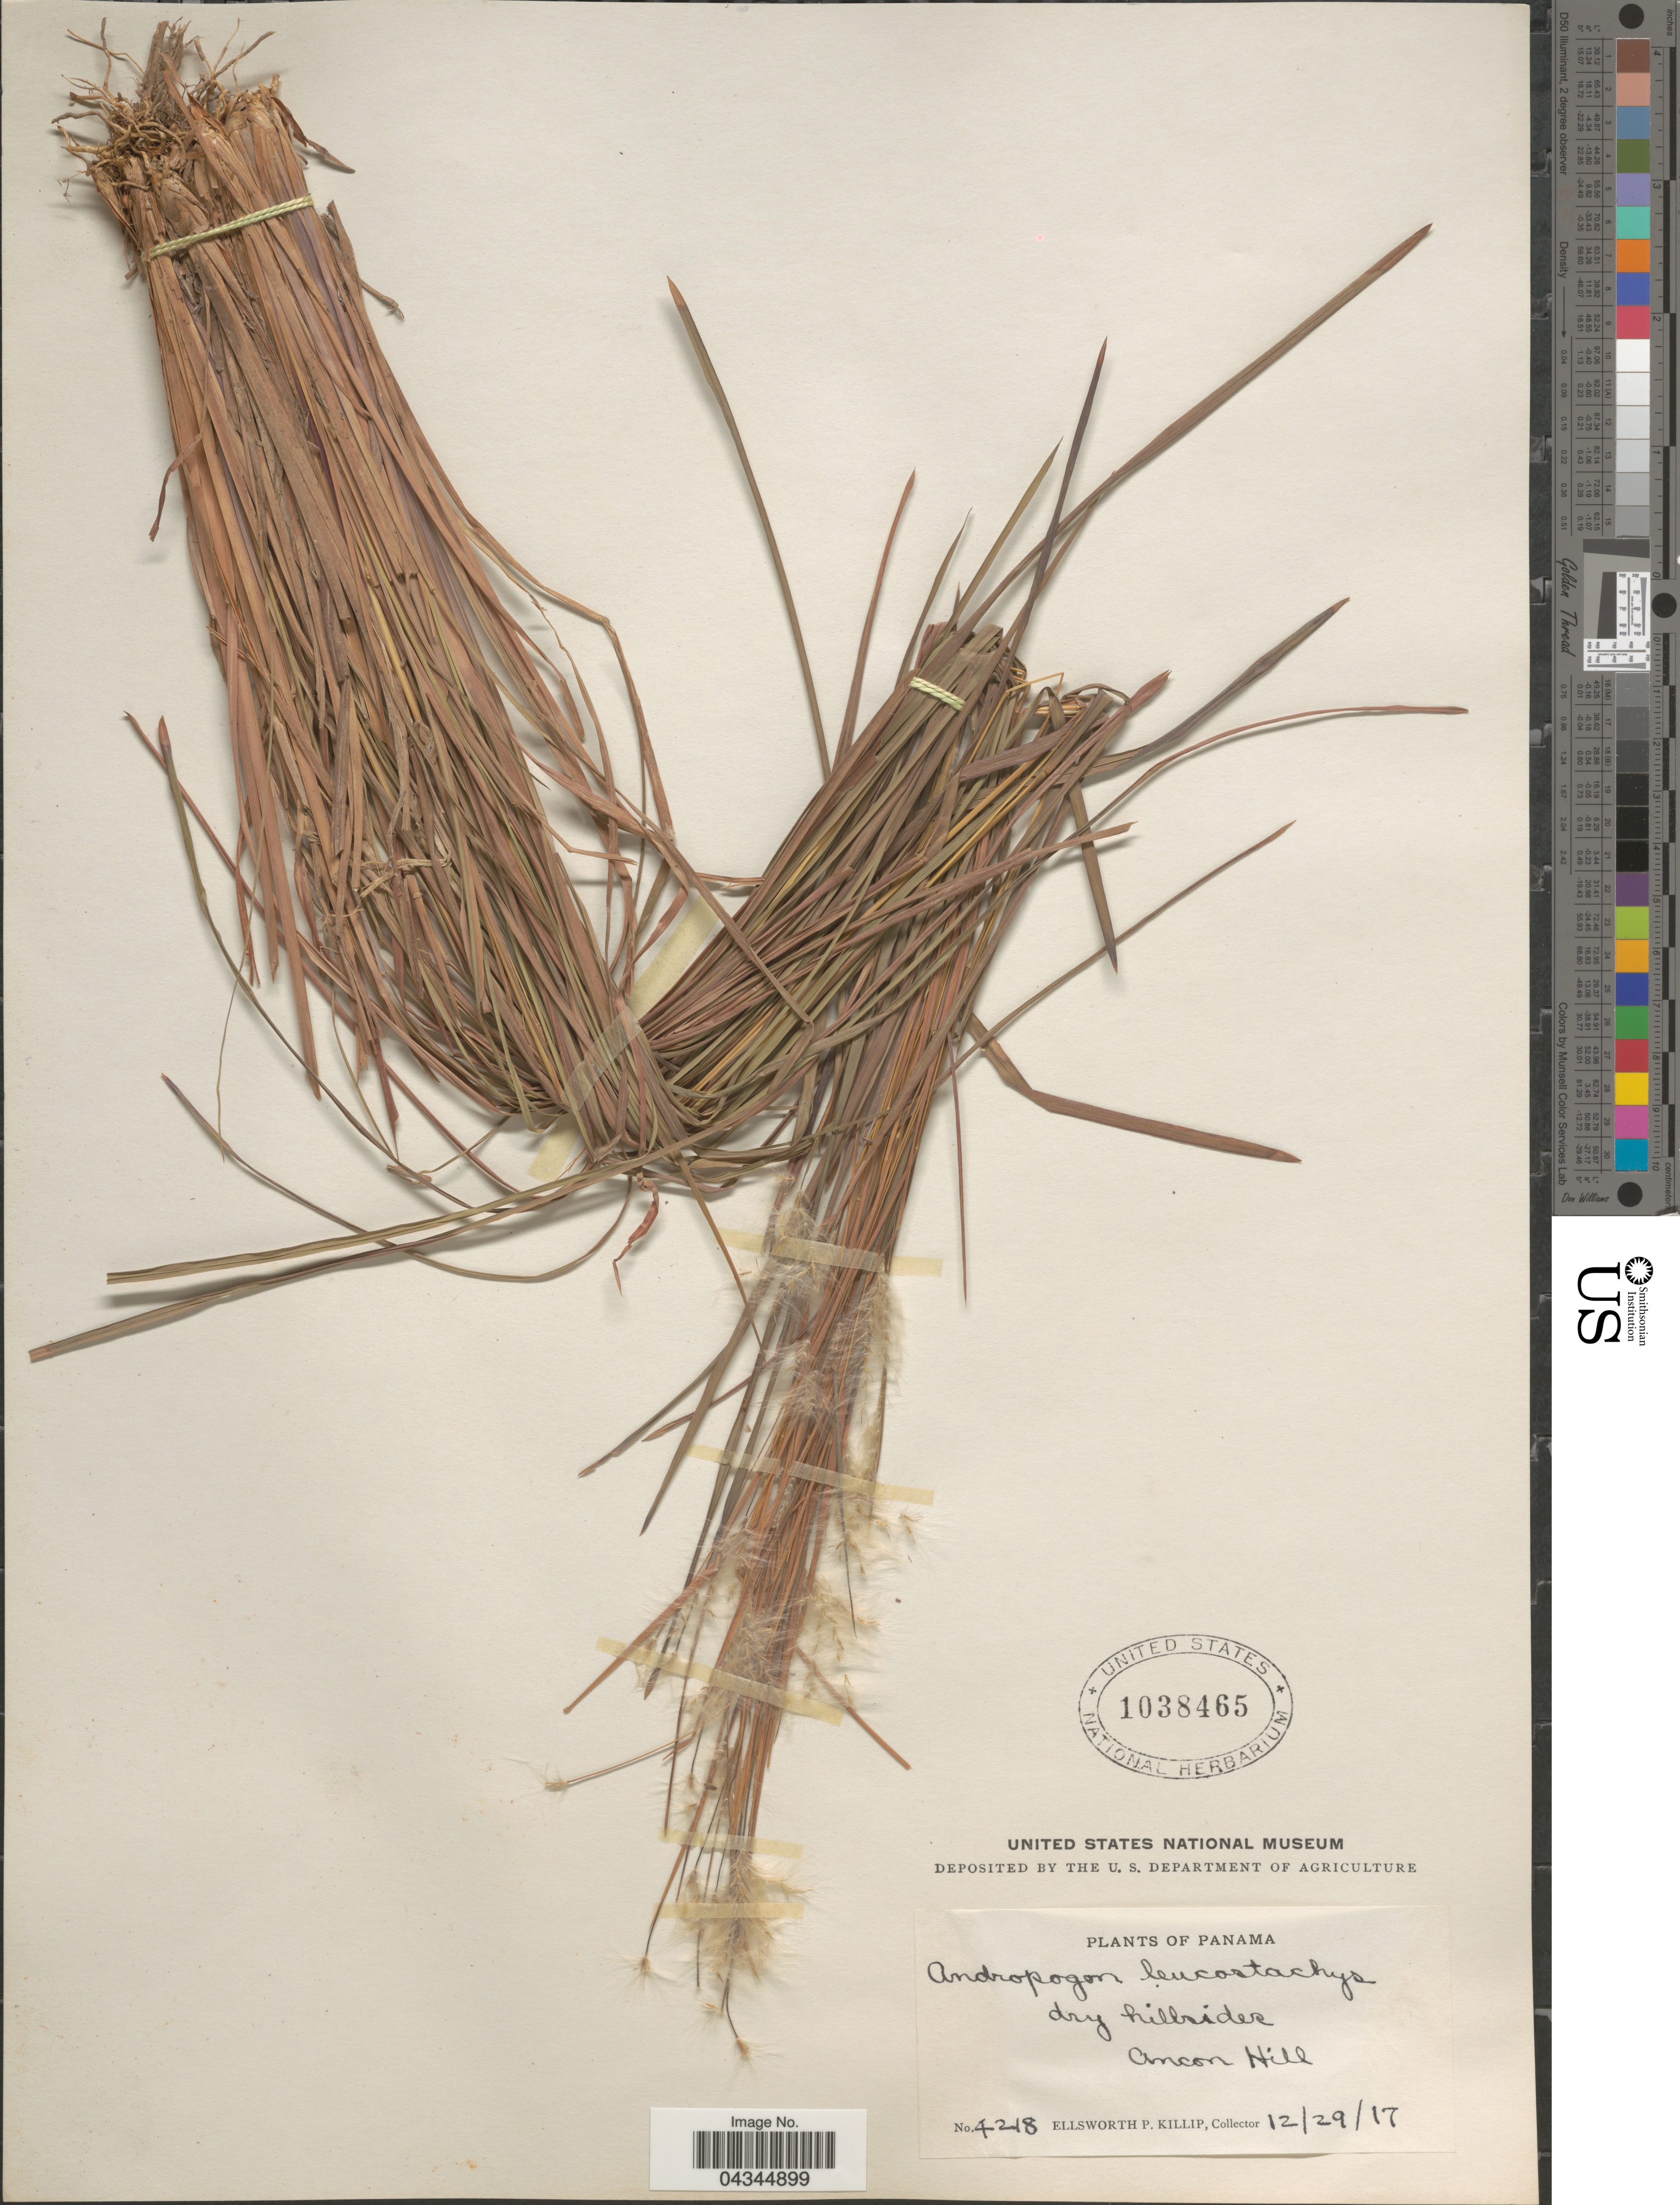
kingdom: Plantae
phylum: Tracheophyta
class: Liliopsida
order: Poales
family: Poaceae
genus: Andropogon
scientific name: Andropogon leucostachyus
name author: Kunth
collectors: E. P. Killip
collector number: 4218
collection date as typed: Transcribed d/m/y: 29/12/17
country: Panama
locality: Dry hillsides Ancon Hill.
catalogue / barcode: US 1038465